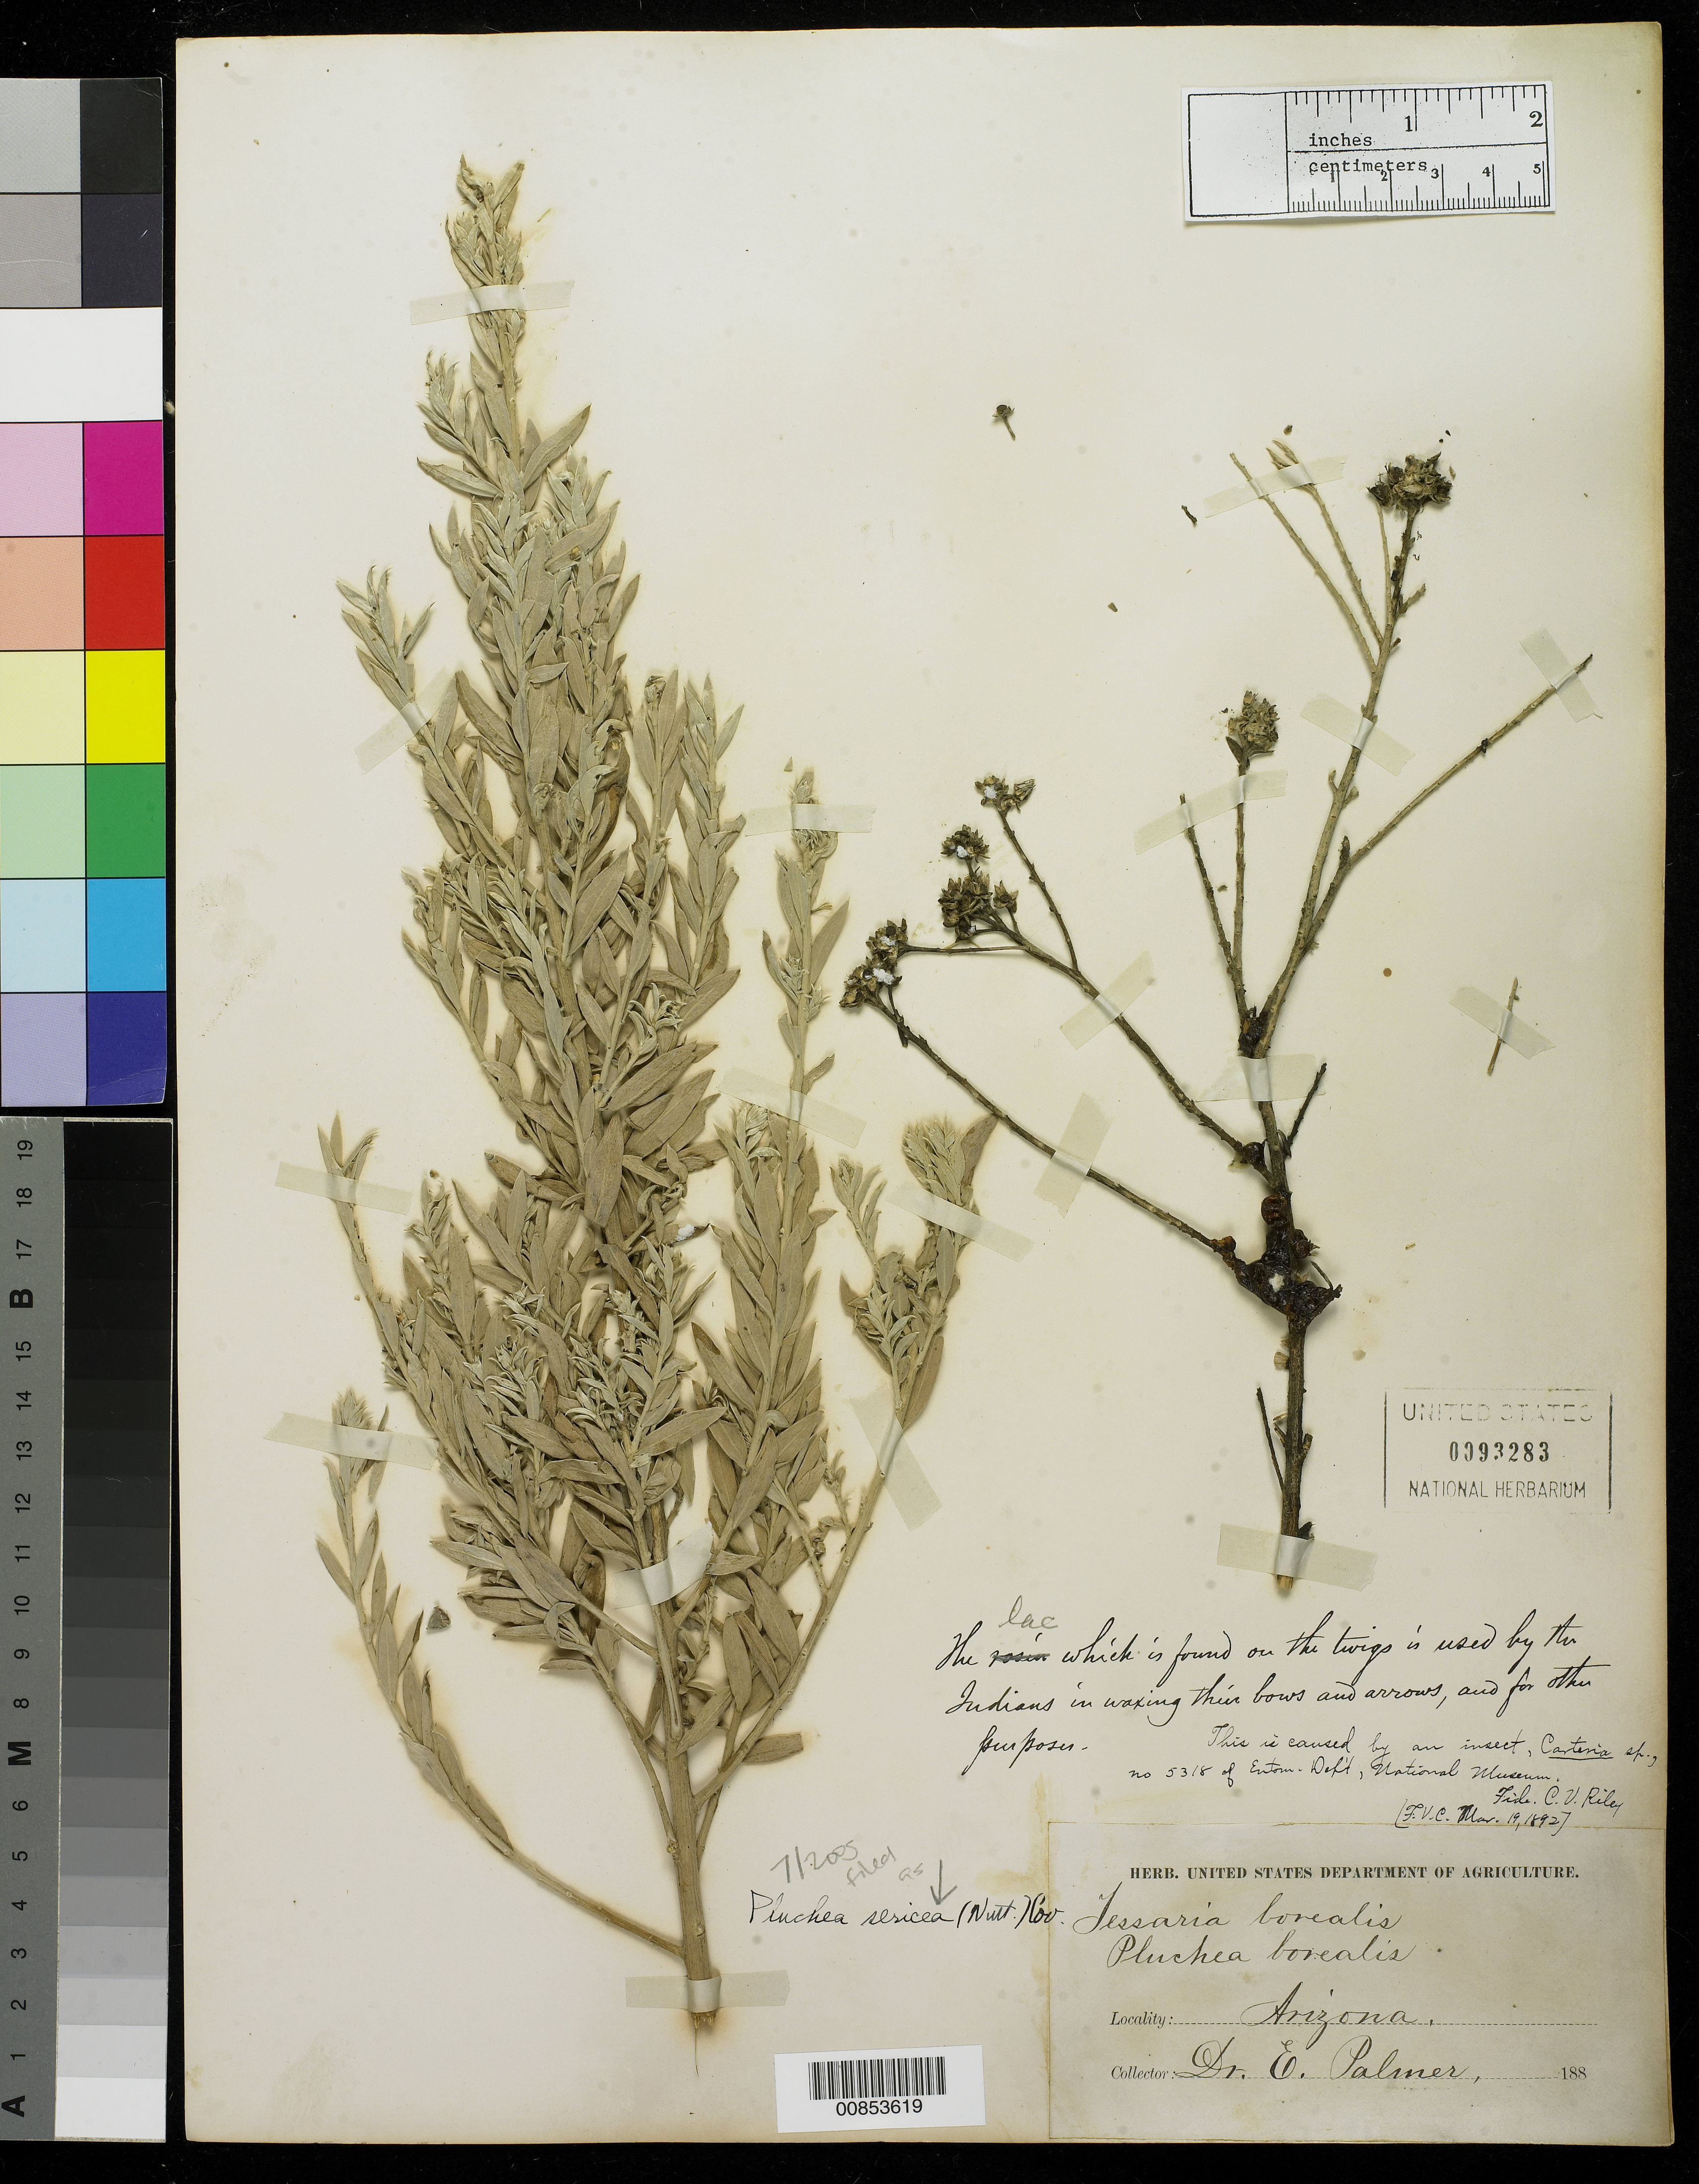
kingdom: Plantae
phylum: Tracheophyta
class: Magnoliopsida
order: Asterales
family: Asteraceae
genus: Pluchea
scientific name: Pluchea sericea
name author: (Nutt.) Coville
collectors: E. Palmer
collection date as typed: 188-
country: United States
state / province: Arizona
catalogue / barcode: US 93283